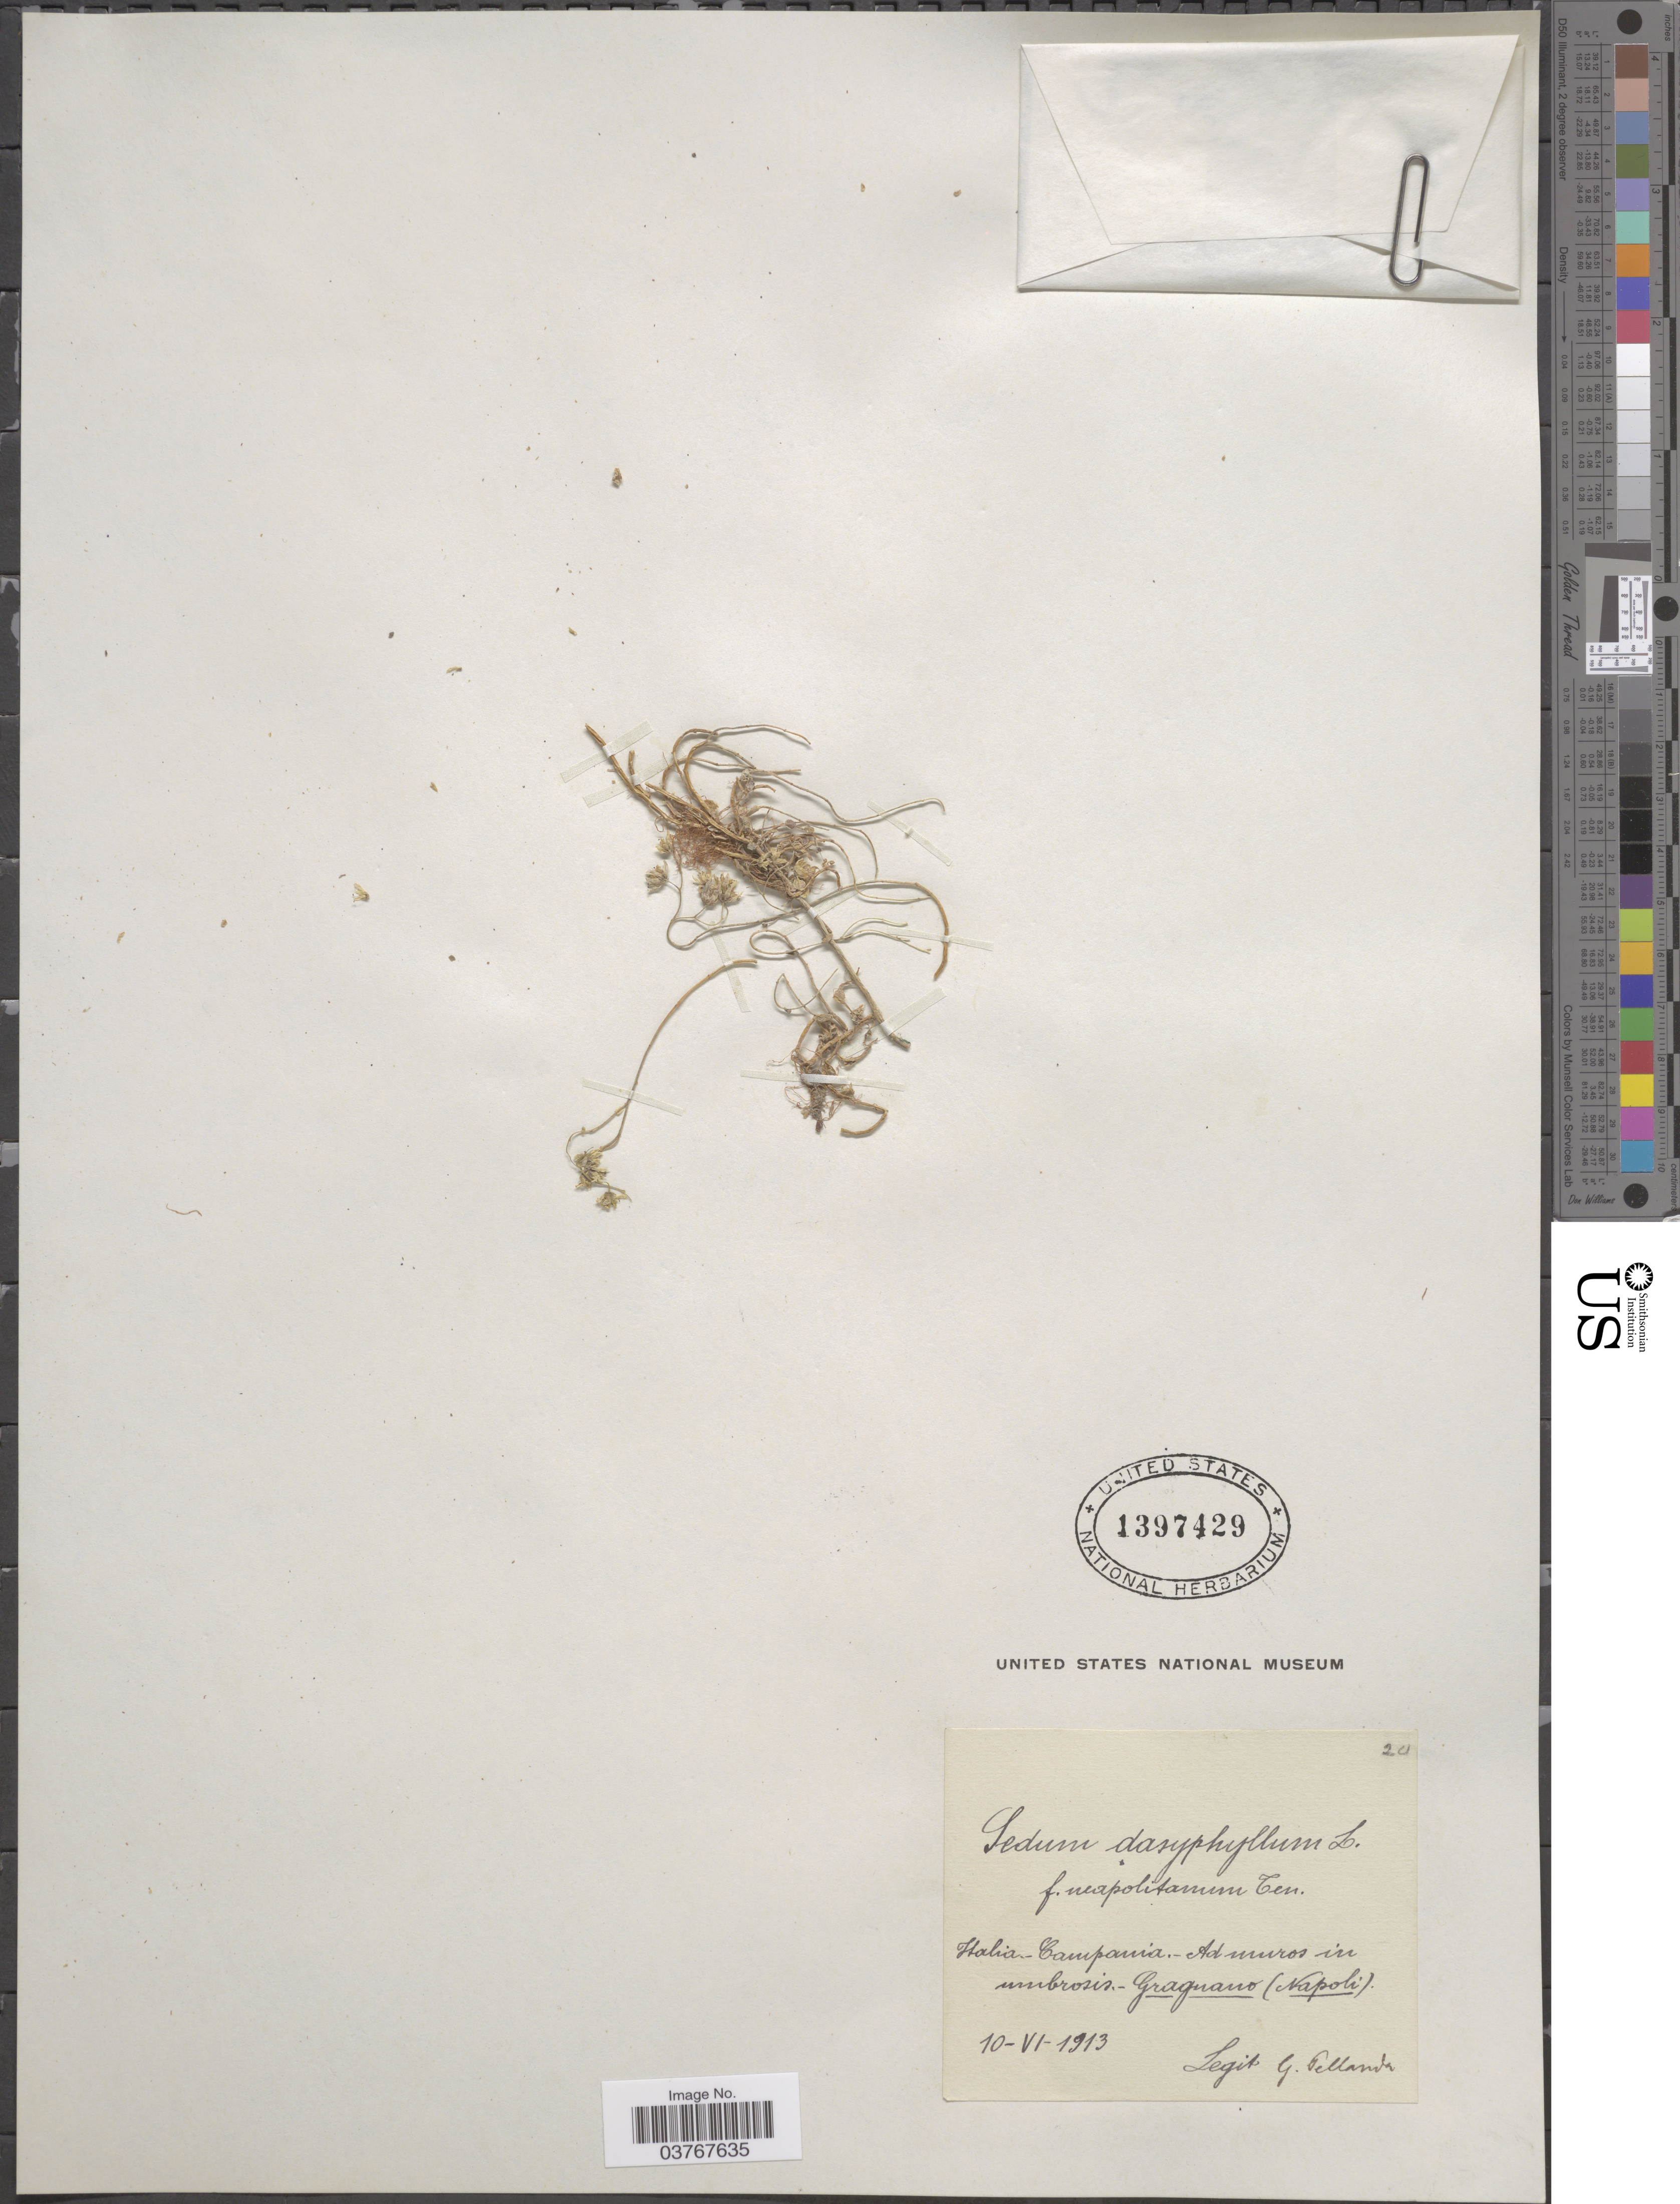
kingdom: Plantae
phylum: Tracheophyta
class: Magnoliopsida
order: Saxifragales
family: Crassulaceae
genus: Sedum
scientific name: Sedum dasyphyllum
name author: L.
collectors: G. Pellanda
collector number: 20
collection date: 1913-06-10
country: Italy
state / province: Campania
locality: Halia. - Campania. - Ad muros in umbrosis. - Gragnano (Napoli).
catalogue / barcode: US 1397429